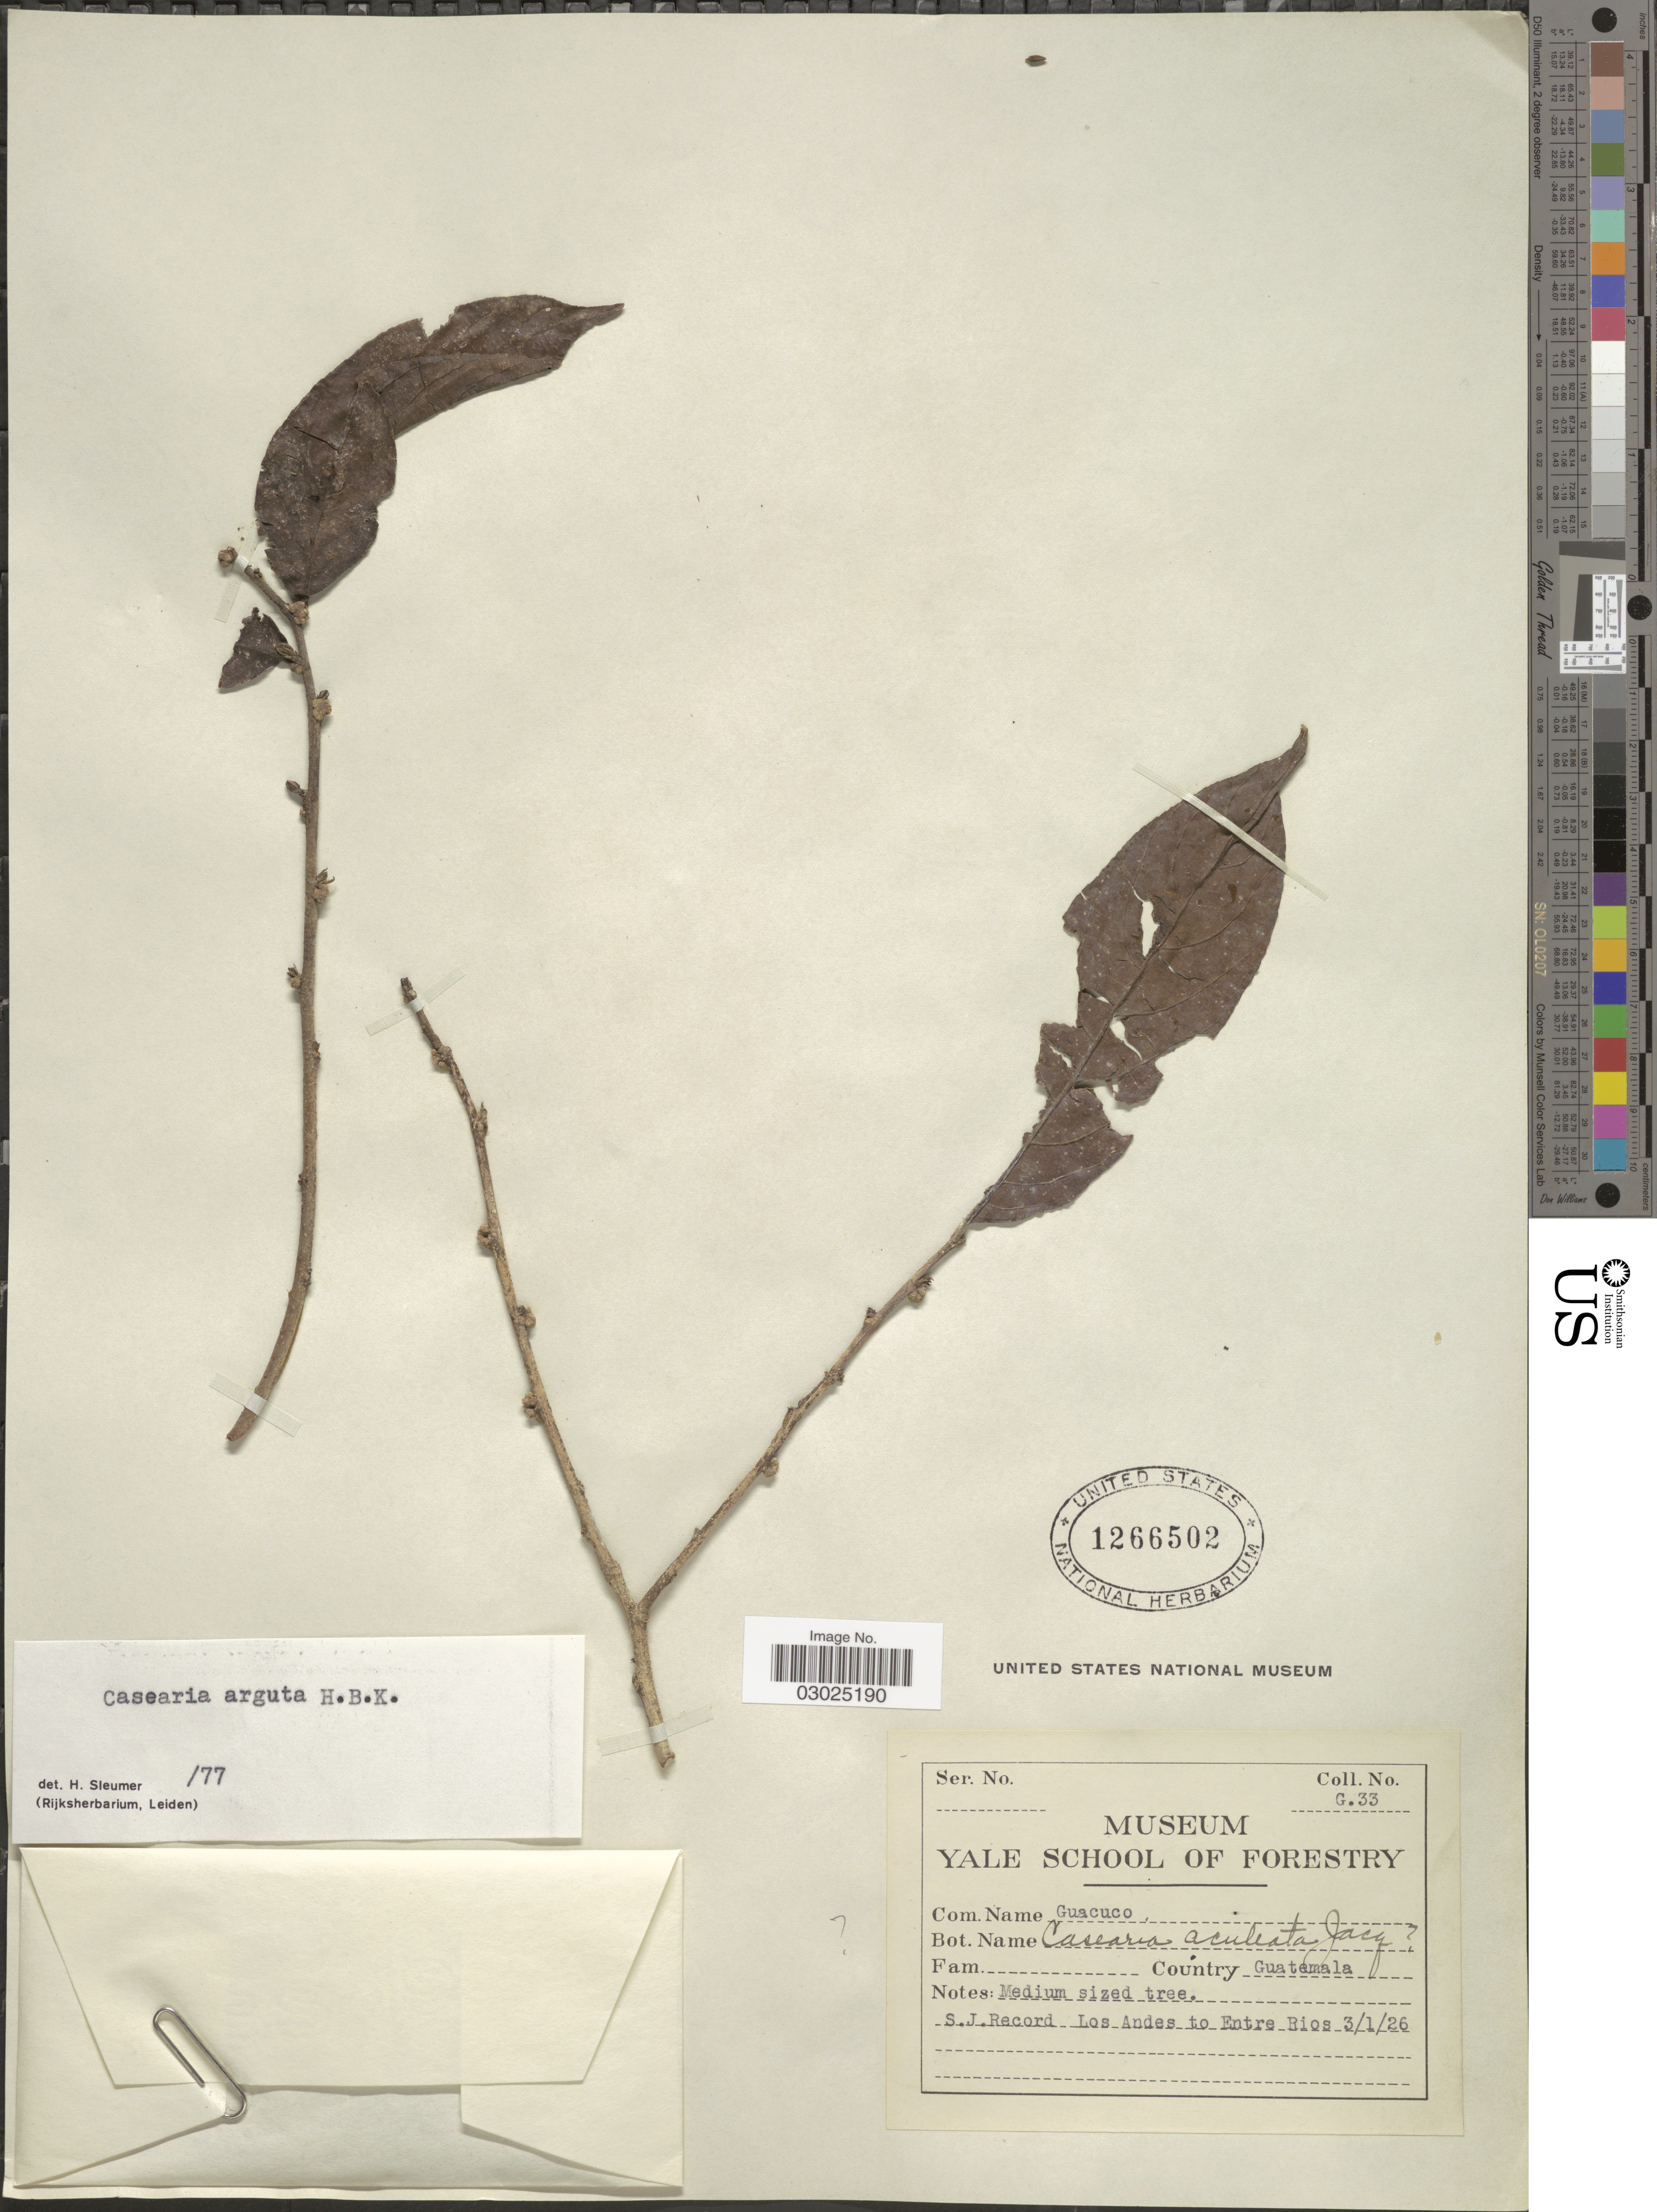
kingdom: Plantae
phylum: Tracheophyta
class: Magnoliopsida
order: Malpighiales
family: Salicaceae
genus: Casearia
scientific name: Casearia arguta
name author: Kunth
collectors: S. J. Record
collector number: G.33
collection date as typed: Transcribed d/m/y: 3/1/26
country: Guatemala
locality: Los Andes to Entre Rios.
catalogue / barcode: US 1266502